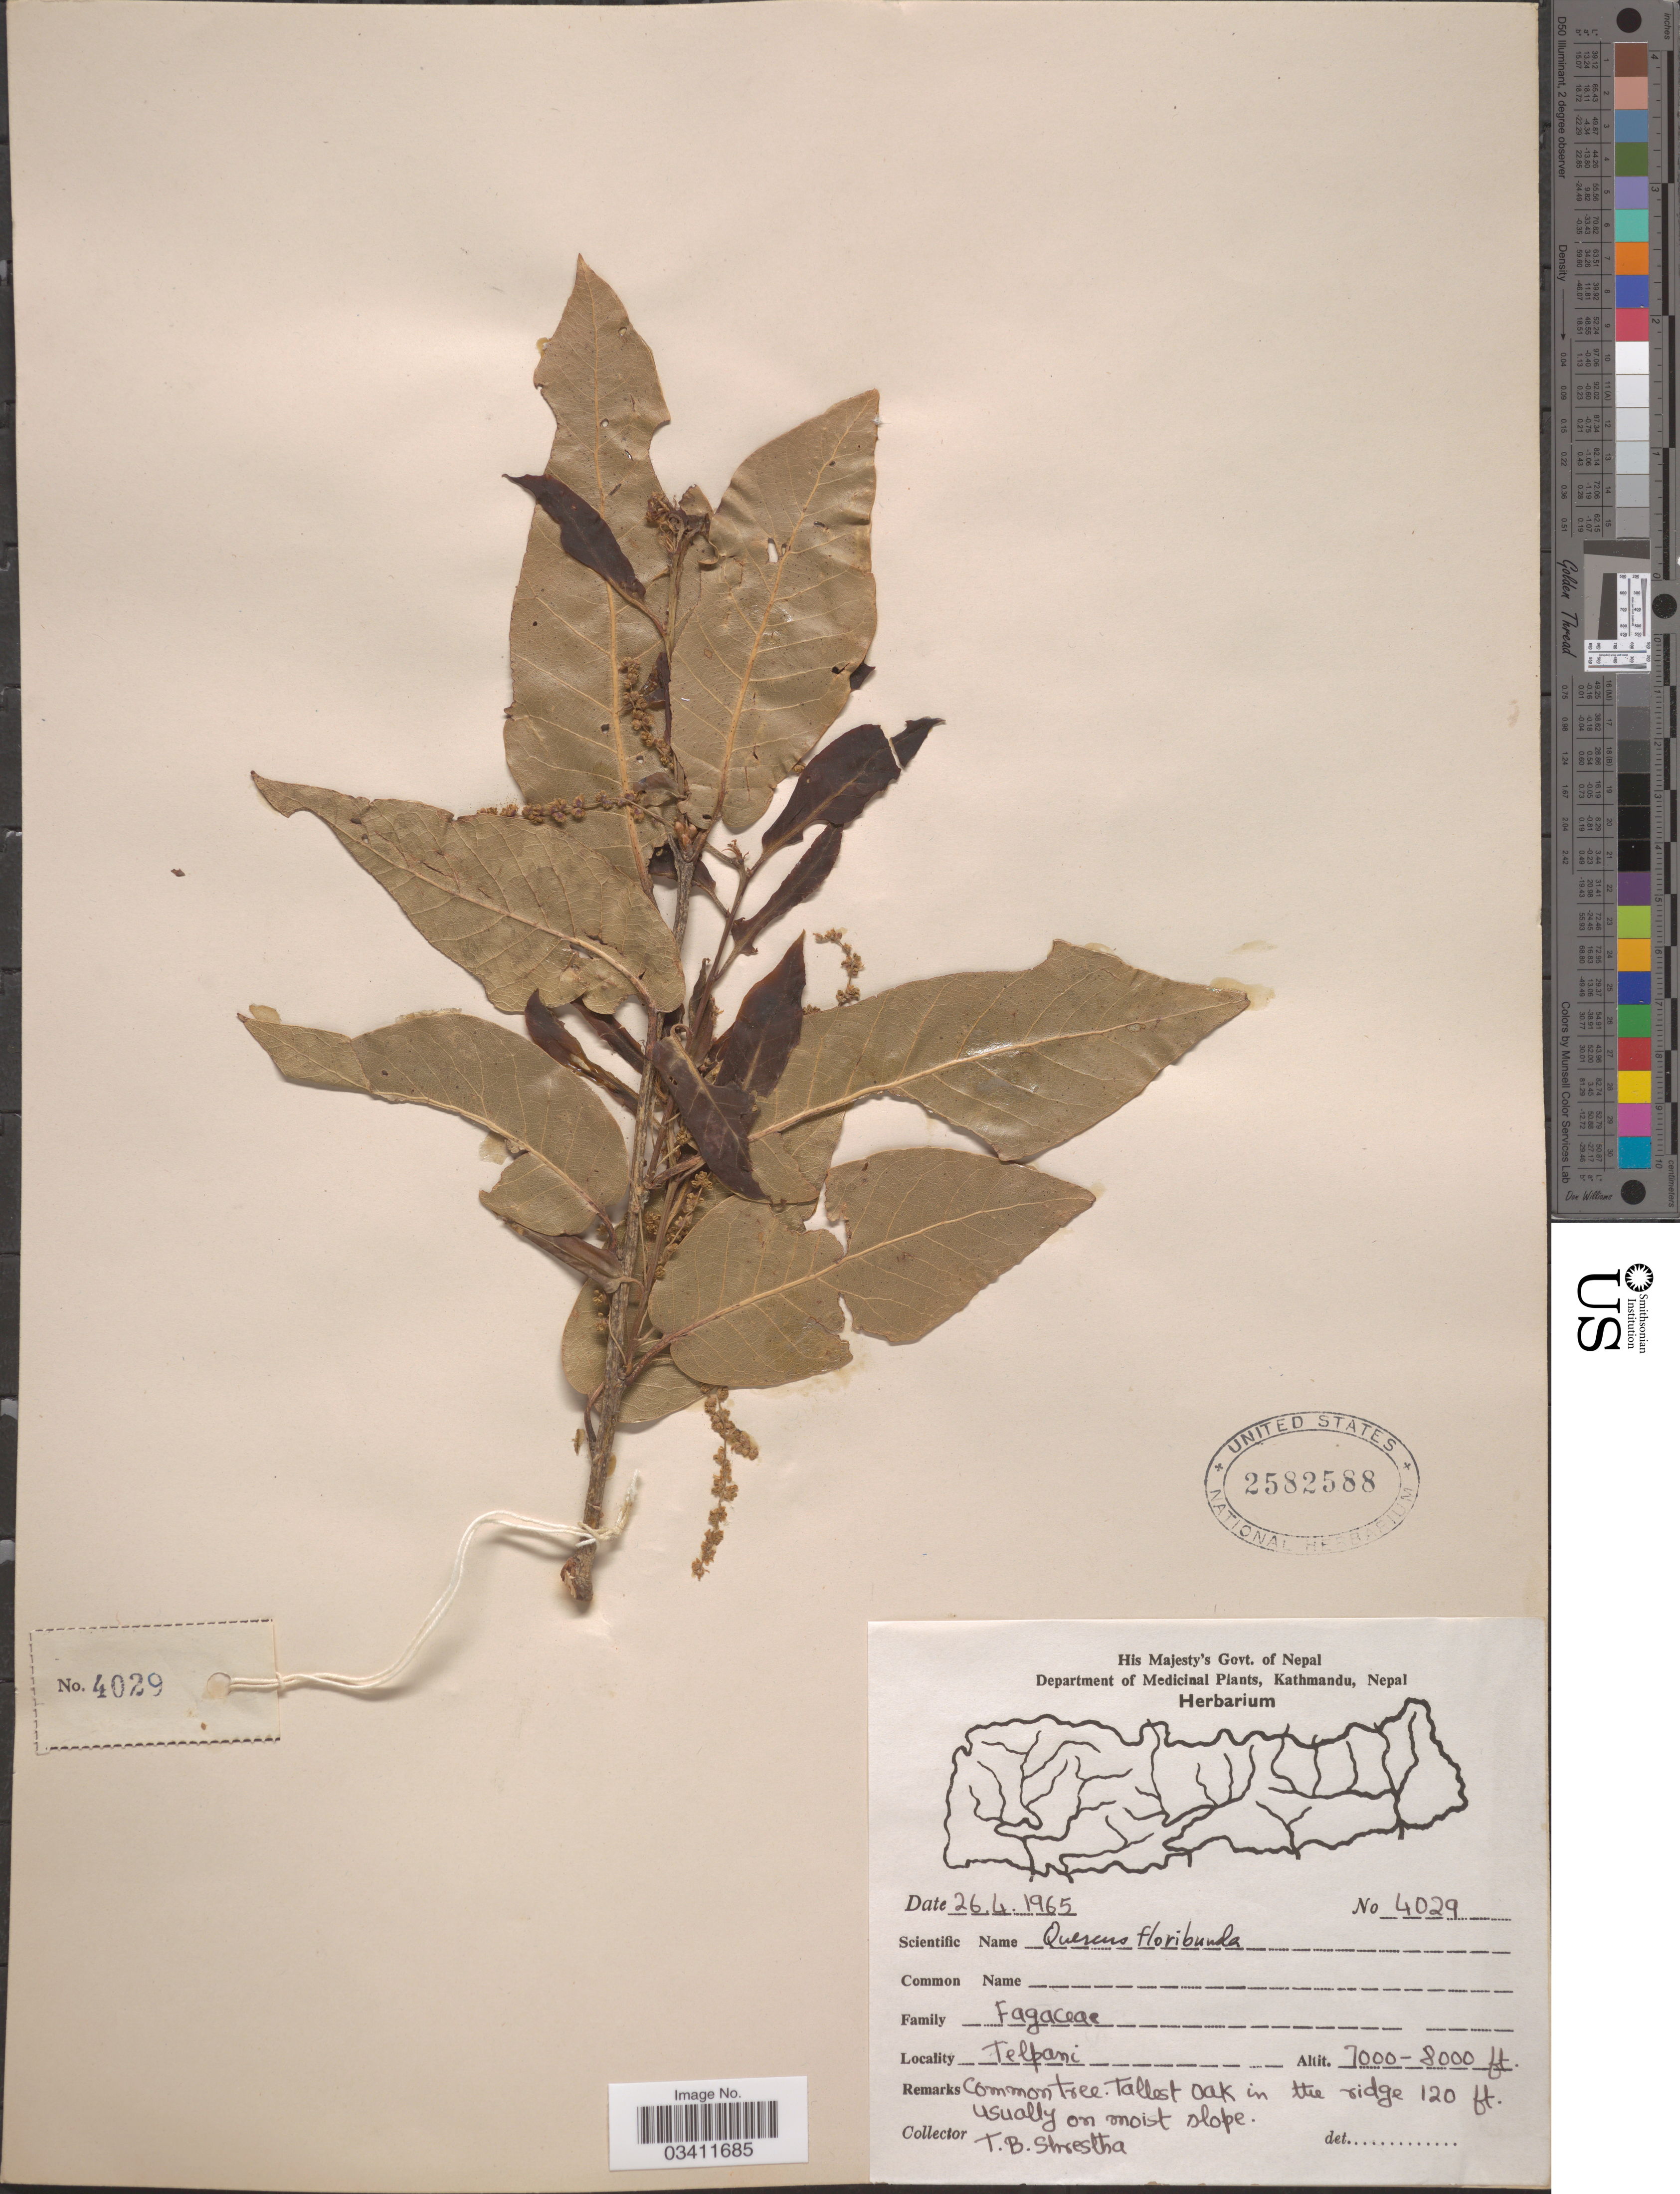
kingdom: Plantae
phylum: Tracheophyta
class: Magnoliopsida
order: Fagales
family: Fagaceae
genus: Quercus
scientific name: Quercus floribunda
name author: Lindl. ex A. Camus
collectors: T. B. Shrestha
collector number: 4029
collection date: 1965-04-26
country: Nepal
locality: Telpani.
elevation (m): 2134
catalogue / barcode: US 2582588